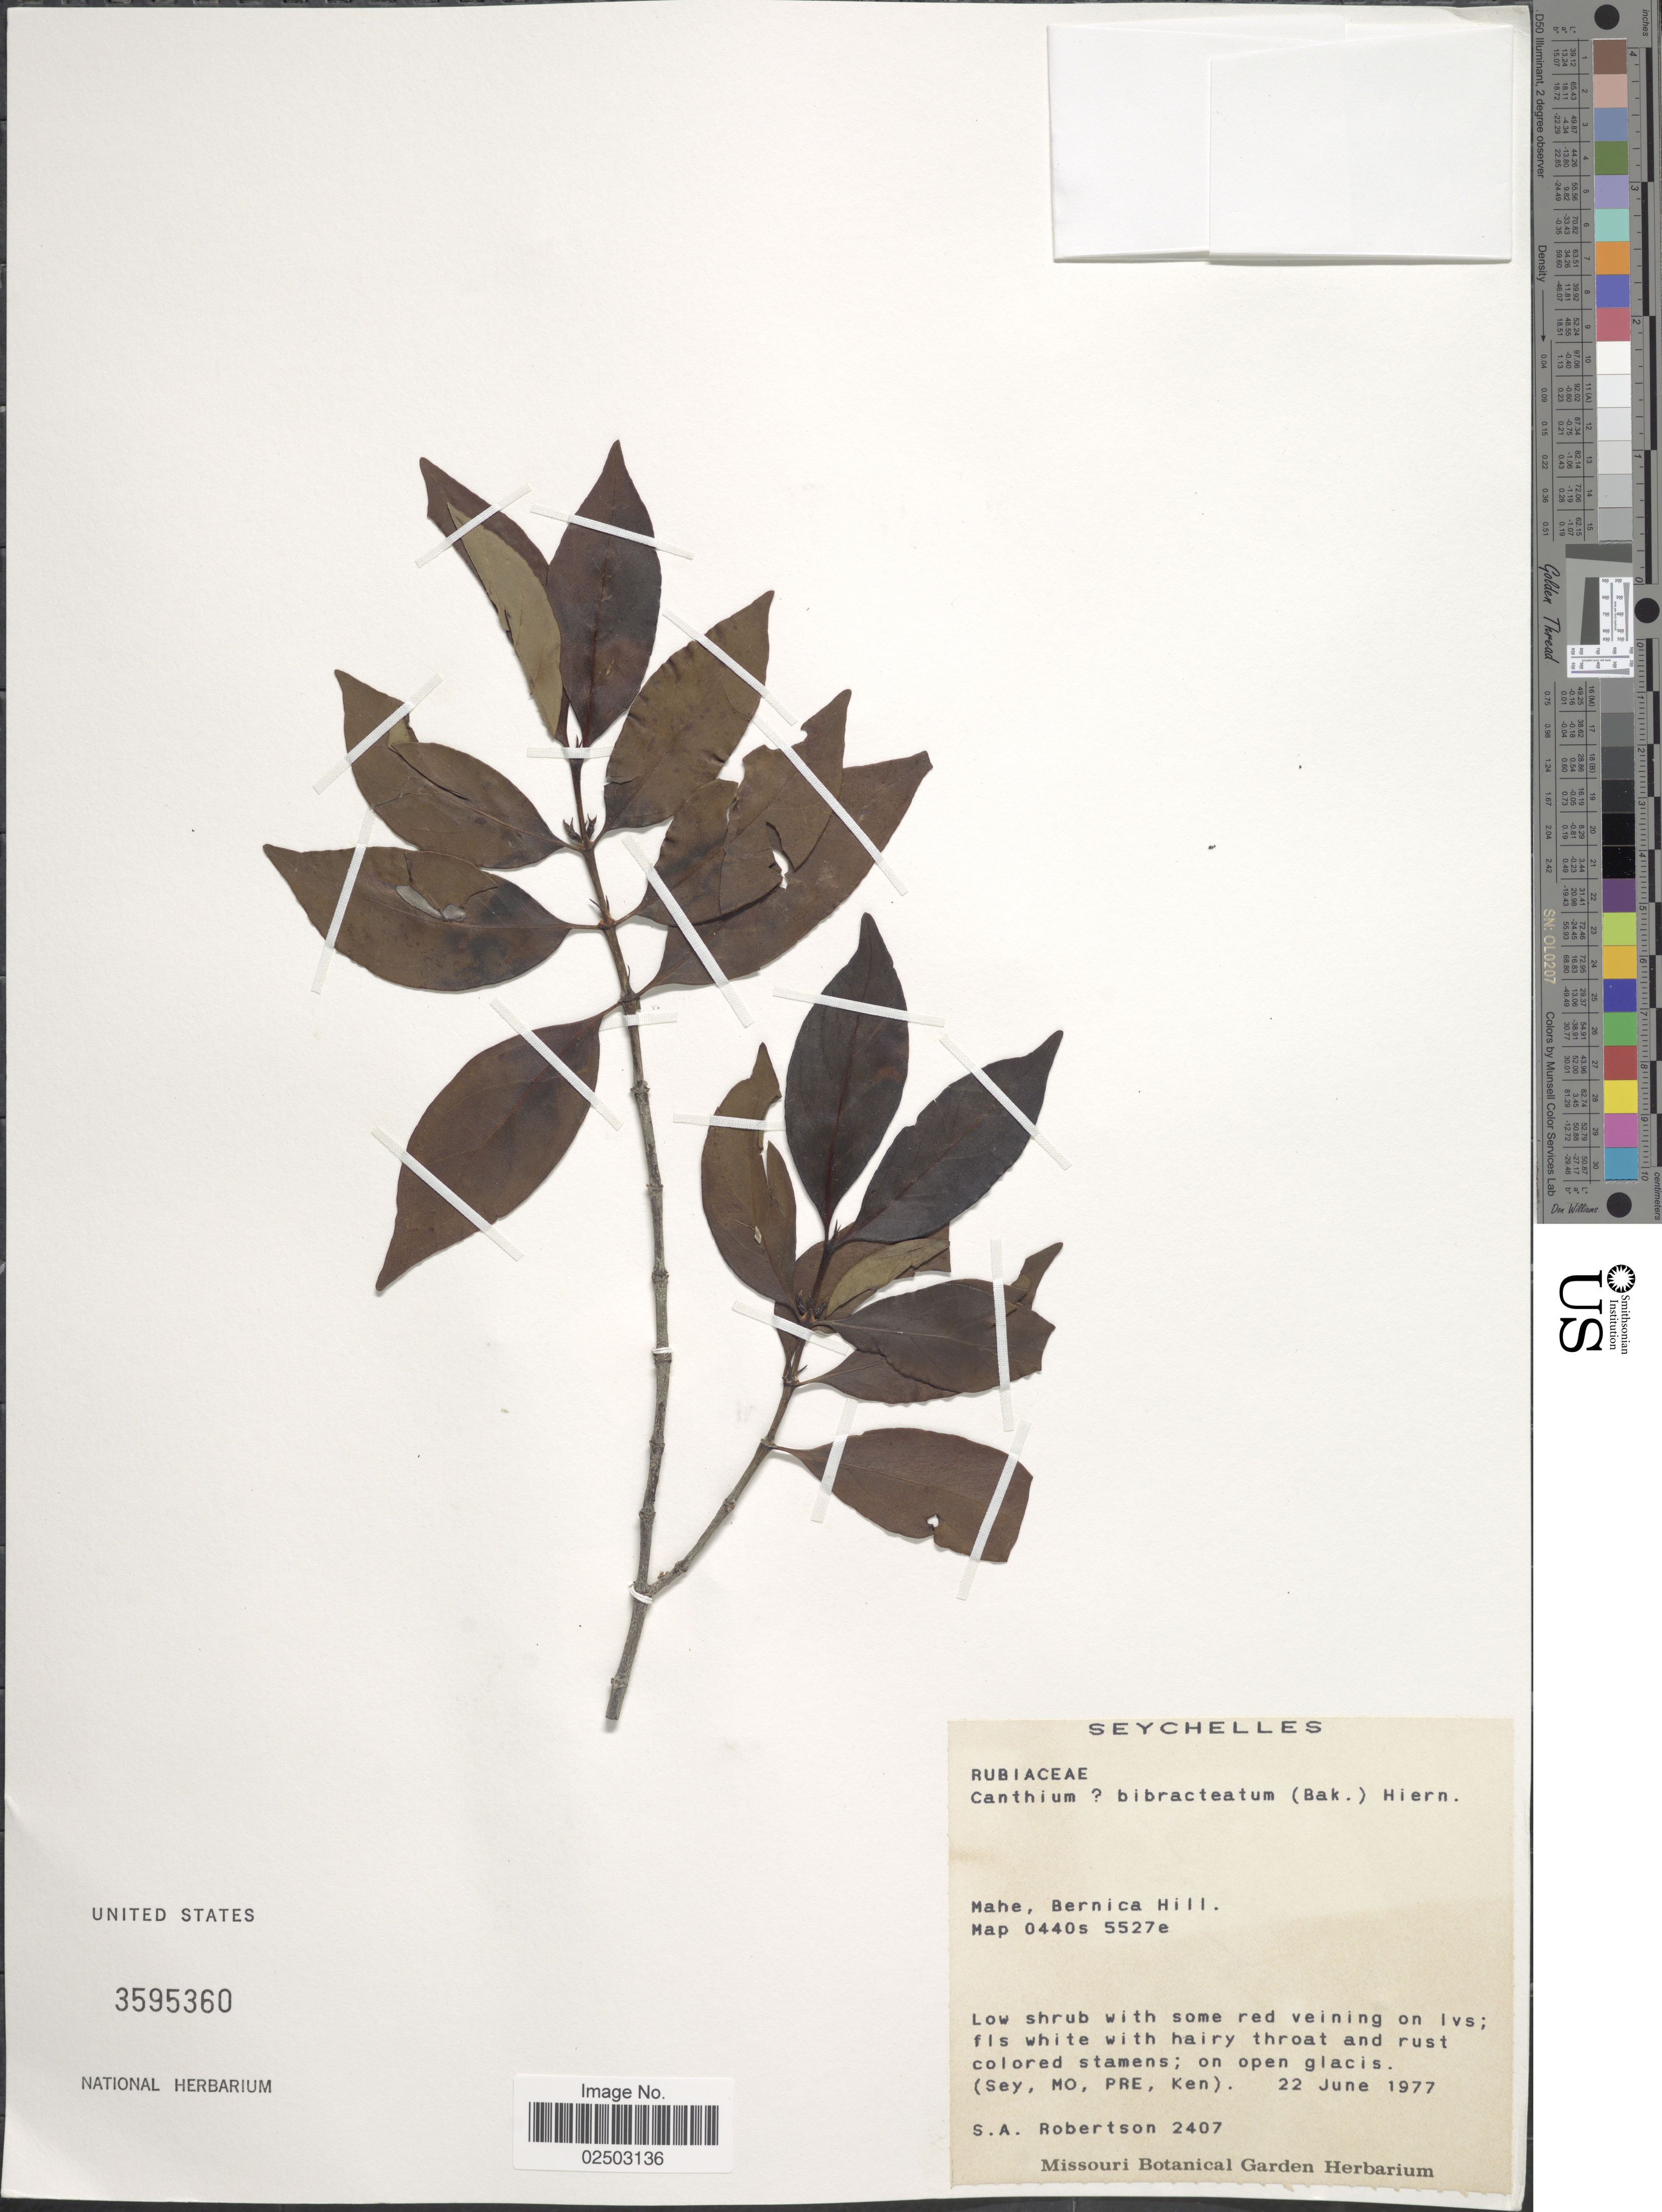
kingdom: Plantae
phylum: Tracheophyta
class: Magnoliopsida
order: Gentianales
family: Rubiaceae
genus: Canthium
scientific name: Canthium bibracteatum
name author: (Baker) Hiern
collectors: S. A. Robertson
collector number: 2407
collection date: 1977-06-22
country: Seychelles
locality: Mahe, Bernica Hill, (Sey, MO, PRE, Ken) [unsure placement]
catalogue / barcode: US 3595360